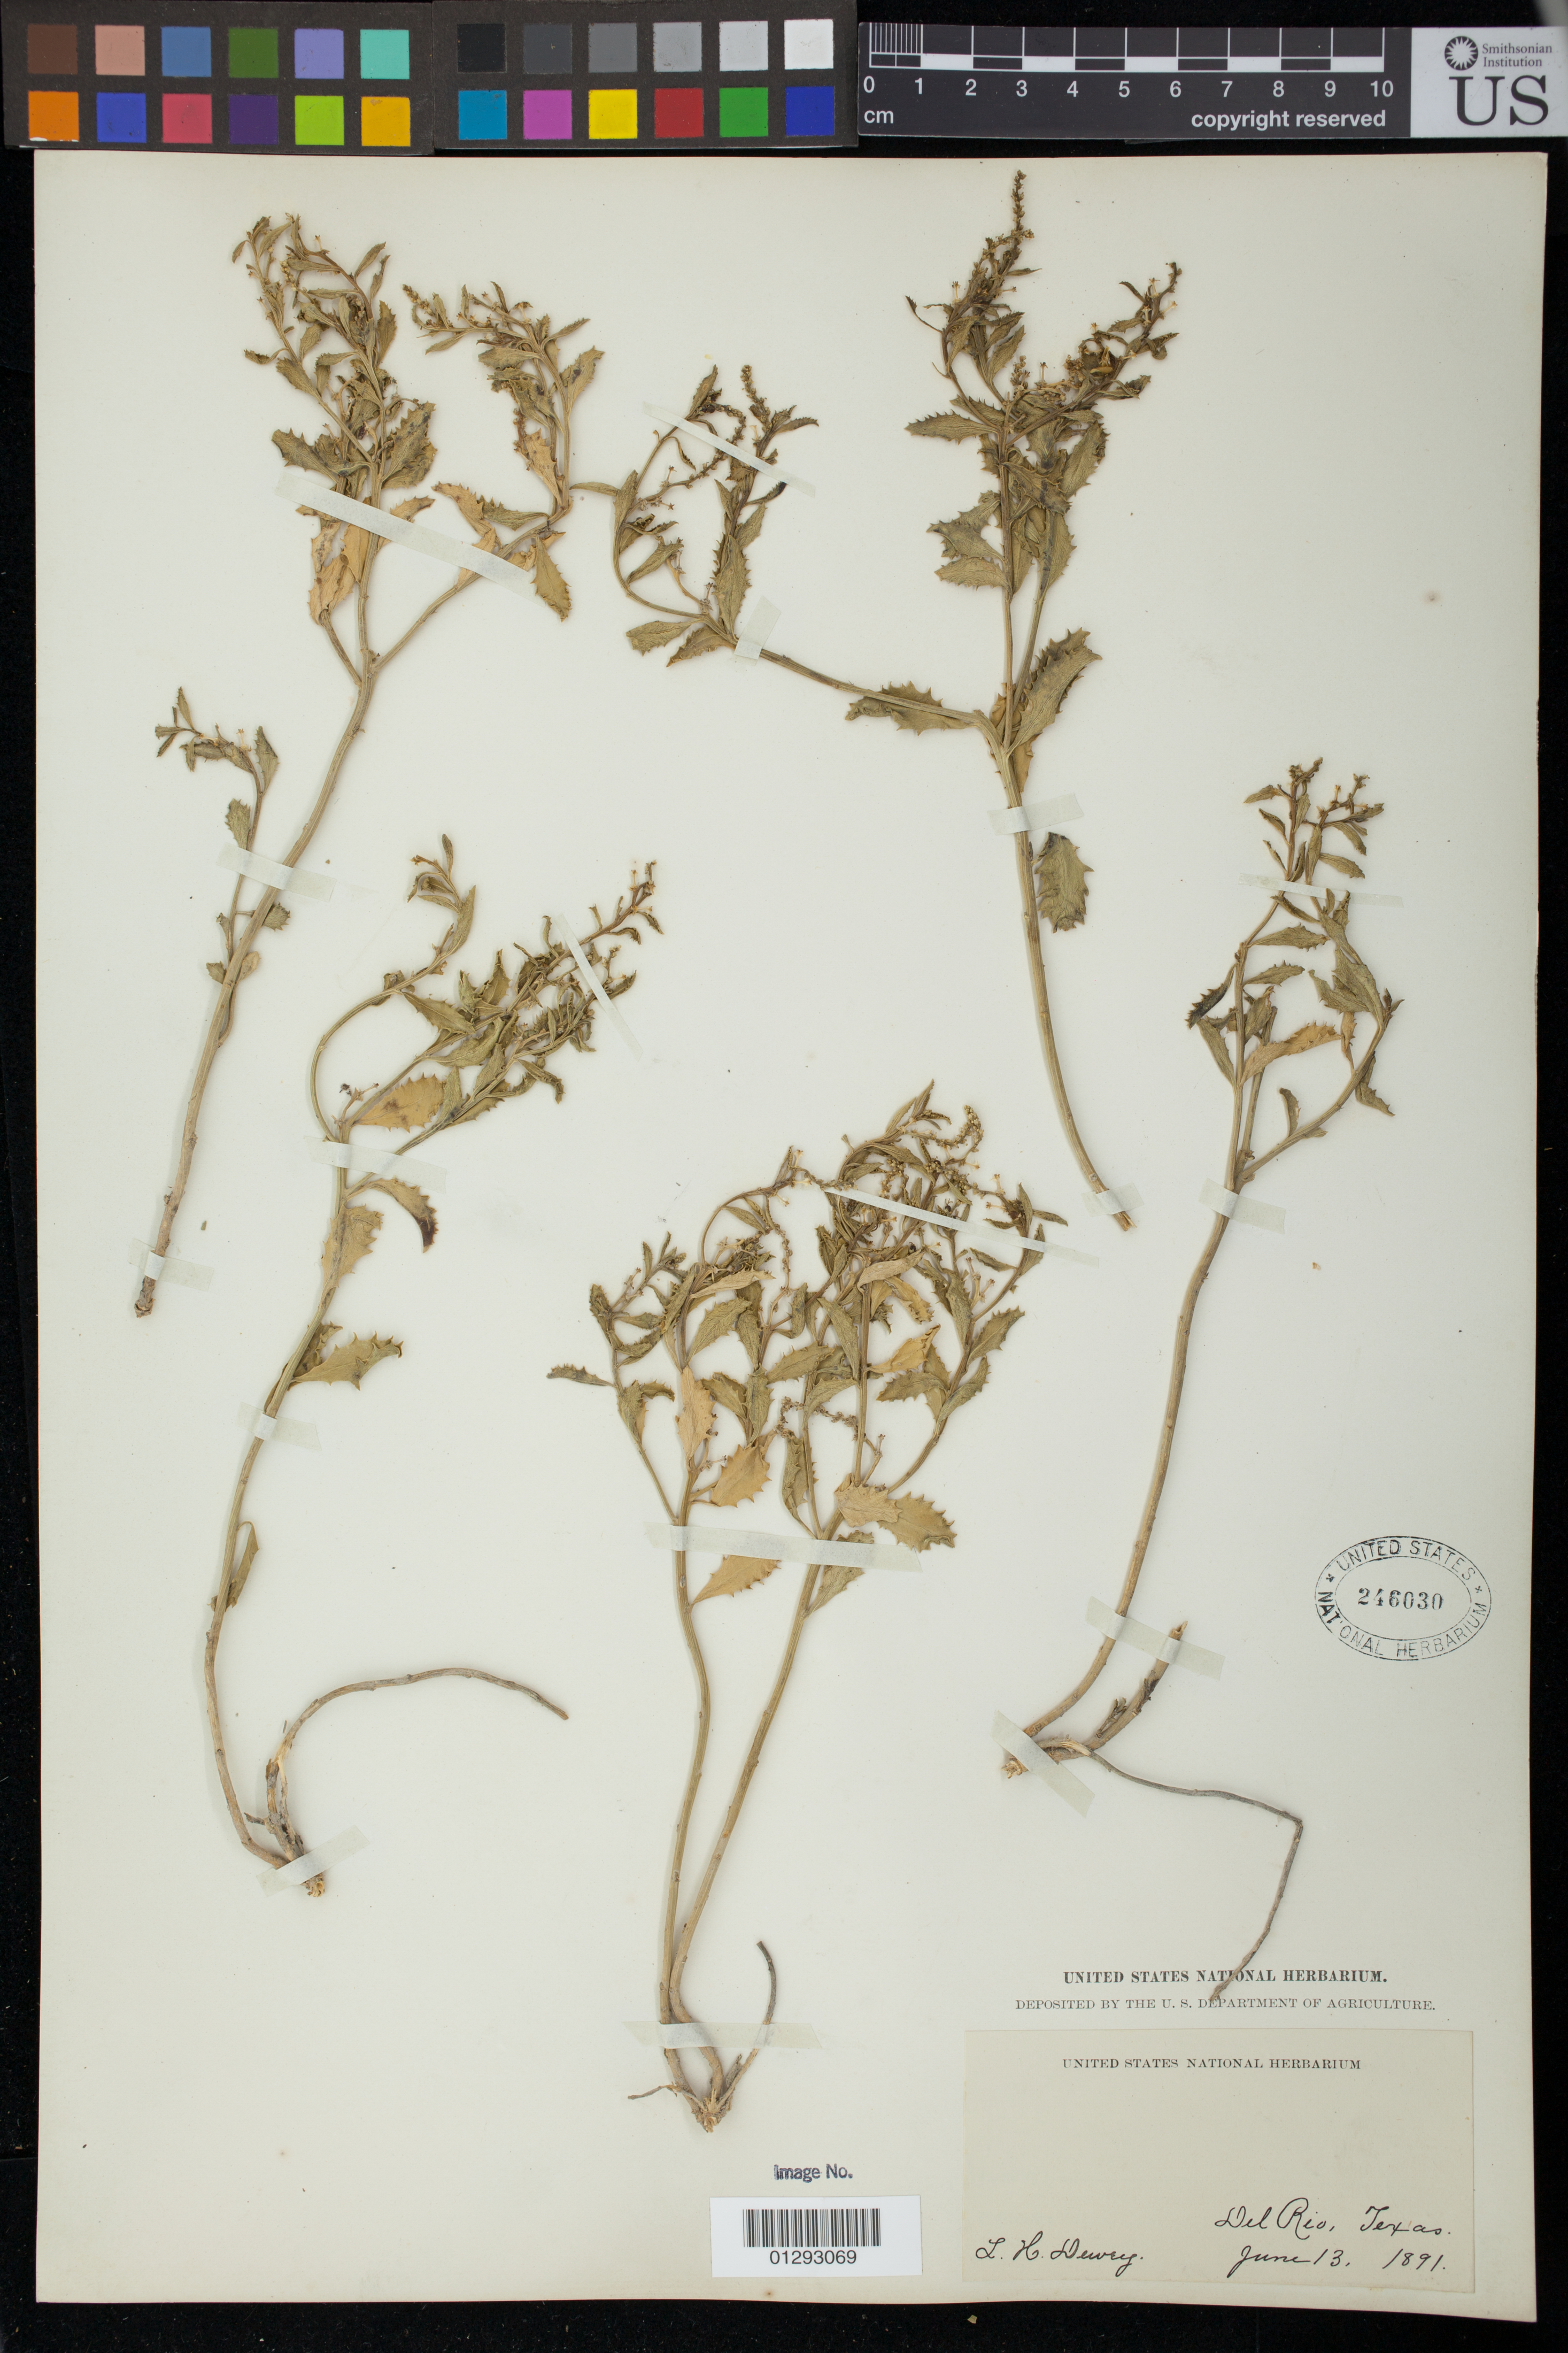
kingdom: Plantae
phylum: Tracheophyta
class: Magnoliopsida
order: Malpighiales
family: Euphorbiaceae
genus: Stillingia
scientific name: Stillingia treculiana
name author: (Müll. Arg.) I.M. Johnst.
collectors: L. H. Dewey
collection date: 1891-06-13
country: United States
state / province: Texas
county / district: Val Verde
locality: Del Rio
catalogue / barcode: US 246030